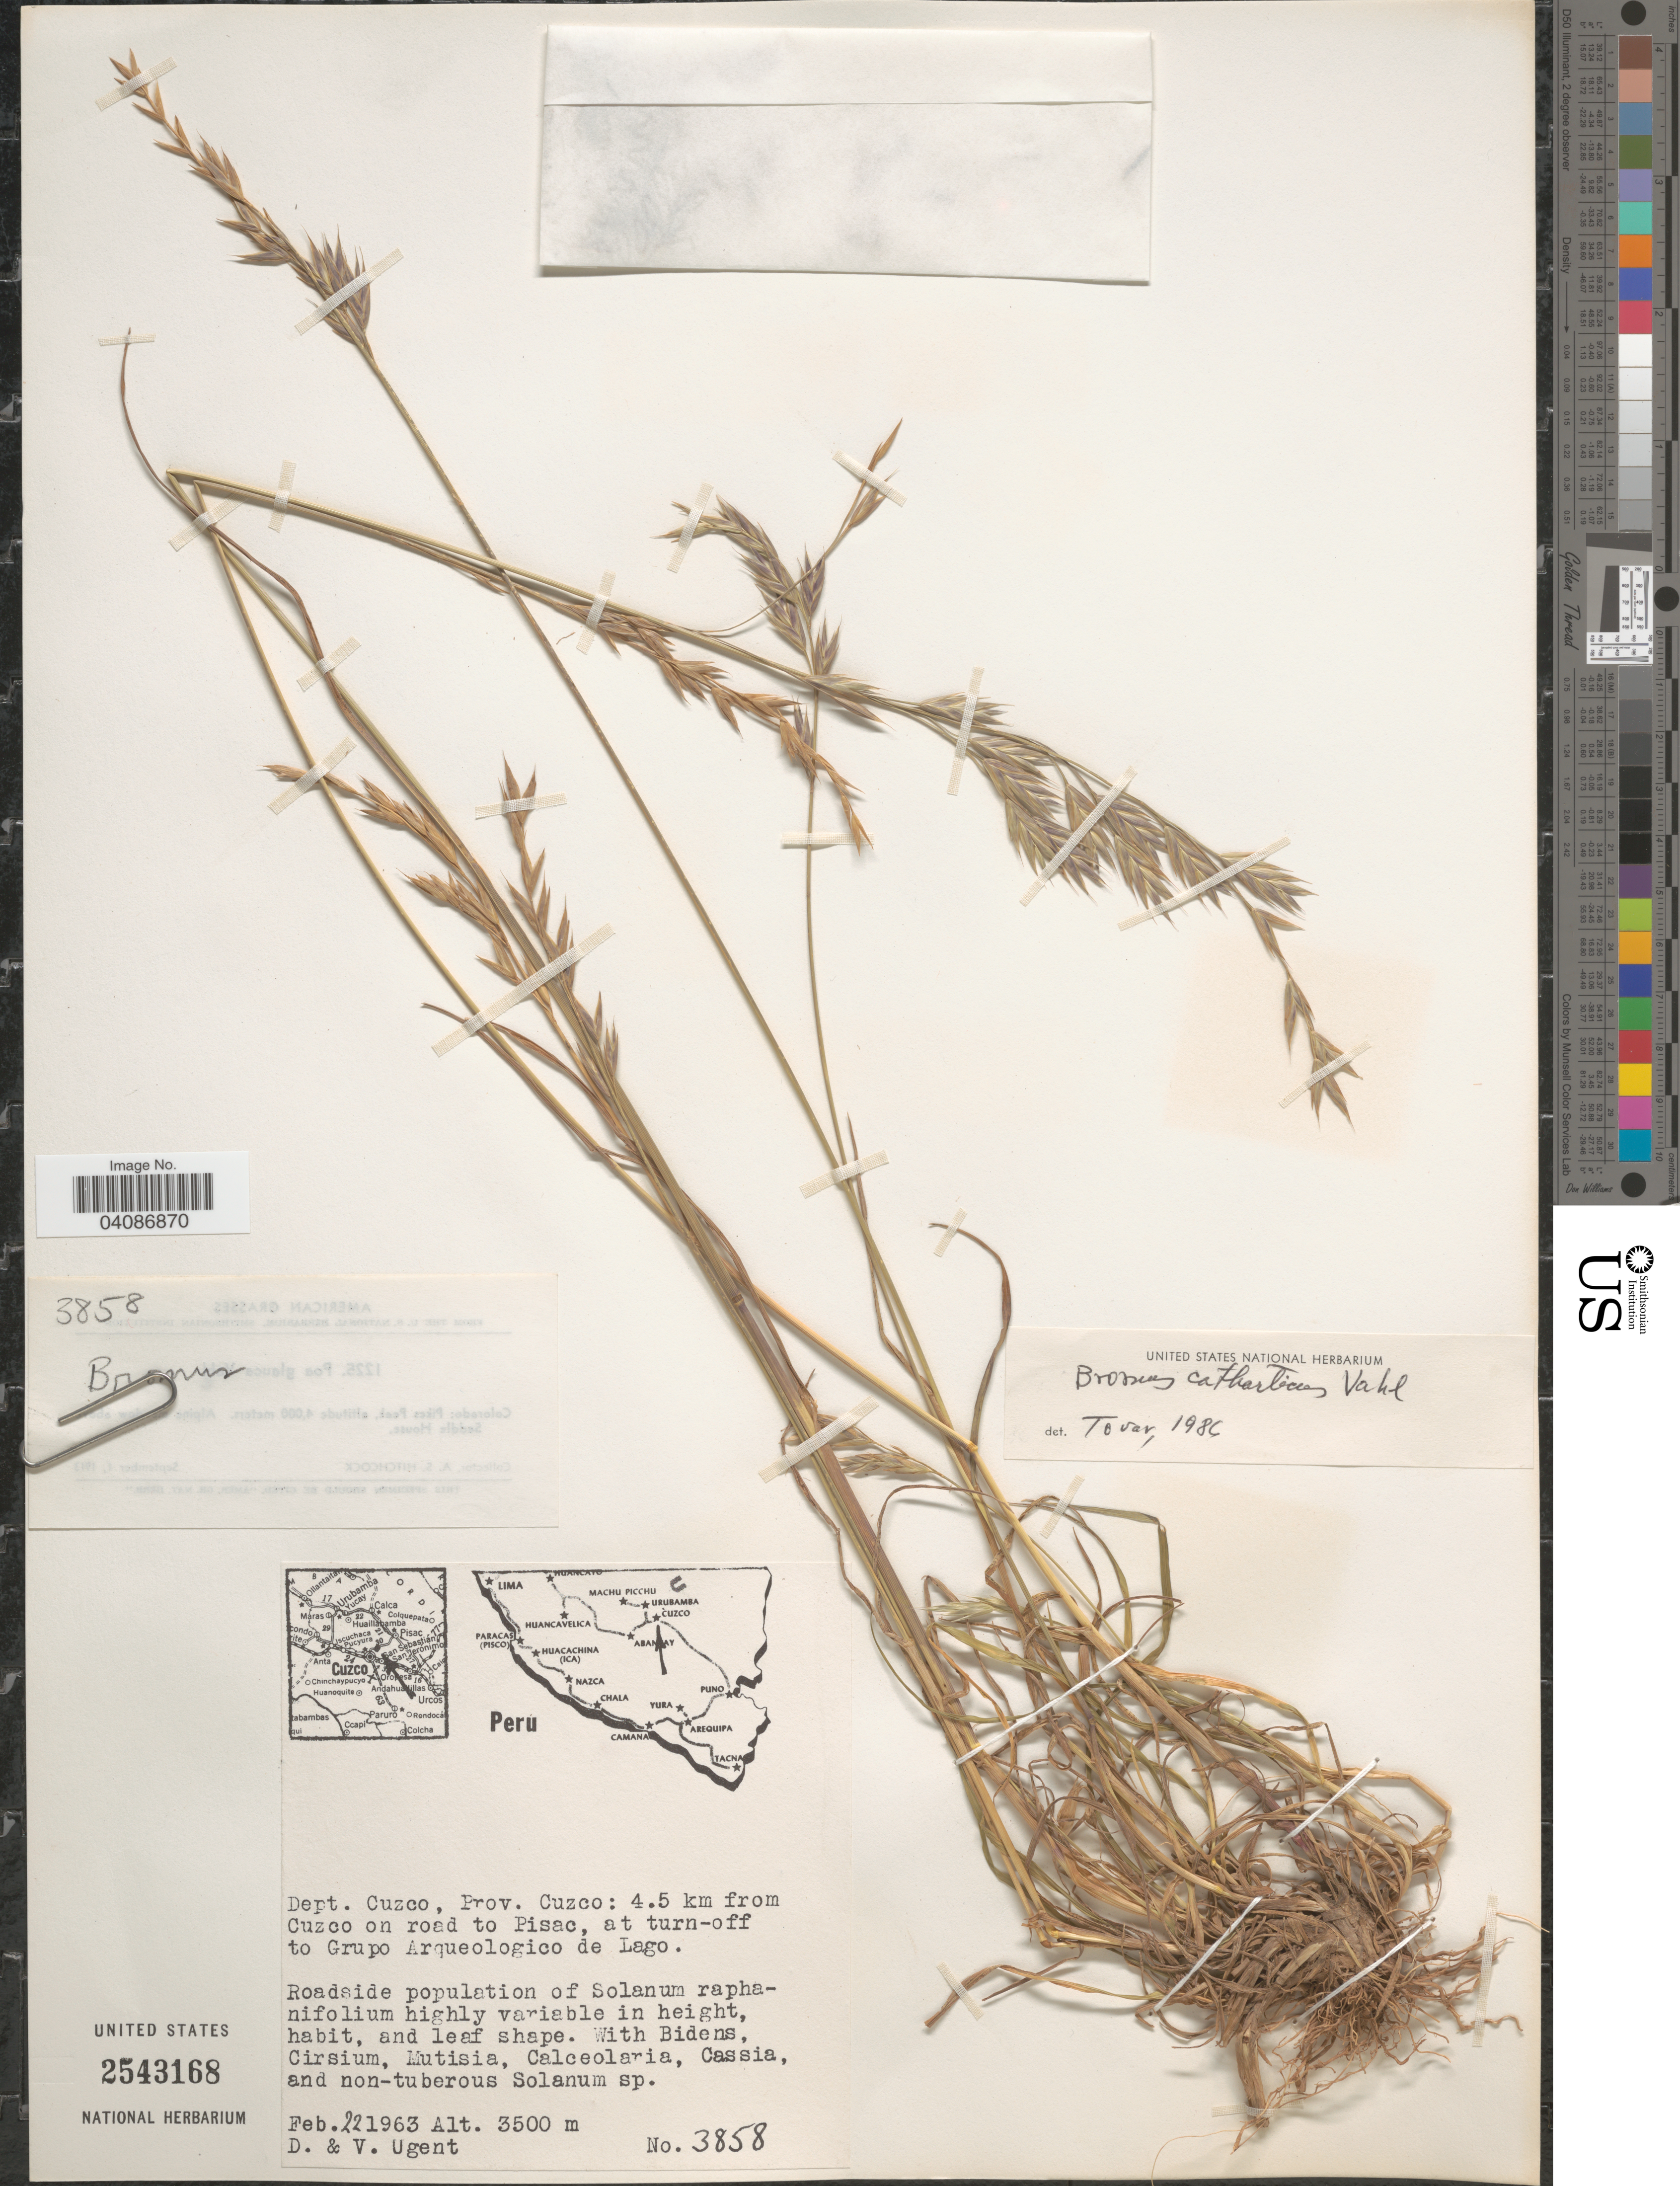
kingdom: Plantae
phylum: Tracheophyta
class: Liliopsida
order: Poales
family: Poaceae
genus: Bromus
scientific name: Bromus catharticus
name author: Vahl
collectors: D. Ugent & V. Ugent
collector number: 3858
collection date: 1963-02-22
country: Peru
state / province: Cusco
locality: Dept. Cuzco, 4.5 km from Cuzco on road to Pisac, at turn-off to Grupo Arqueologico de Lago.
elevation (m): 3500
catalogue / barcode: US 2543168